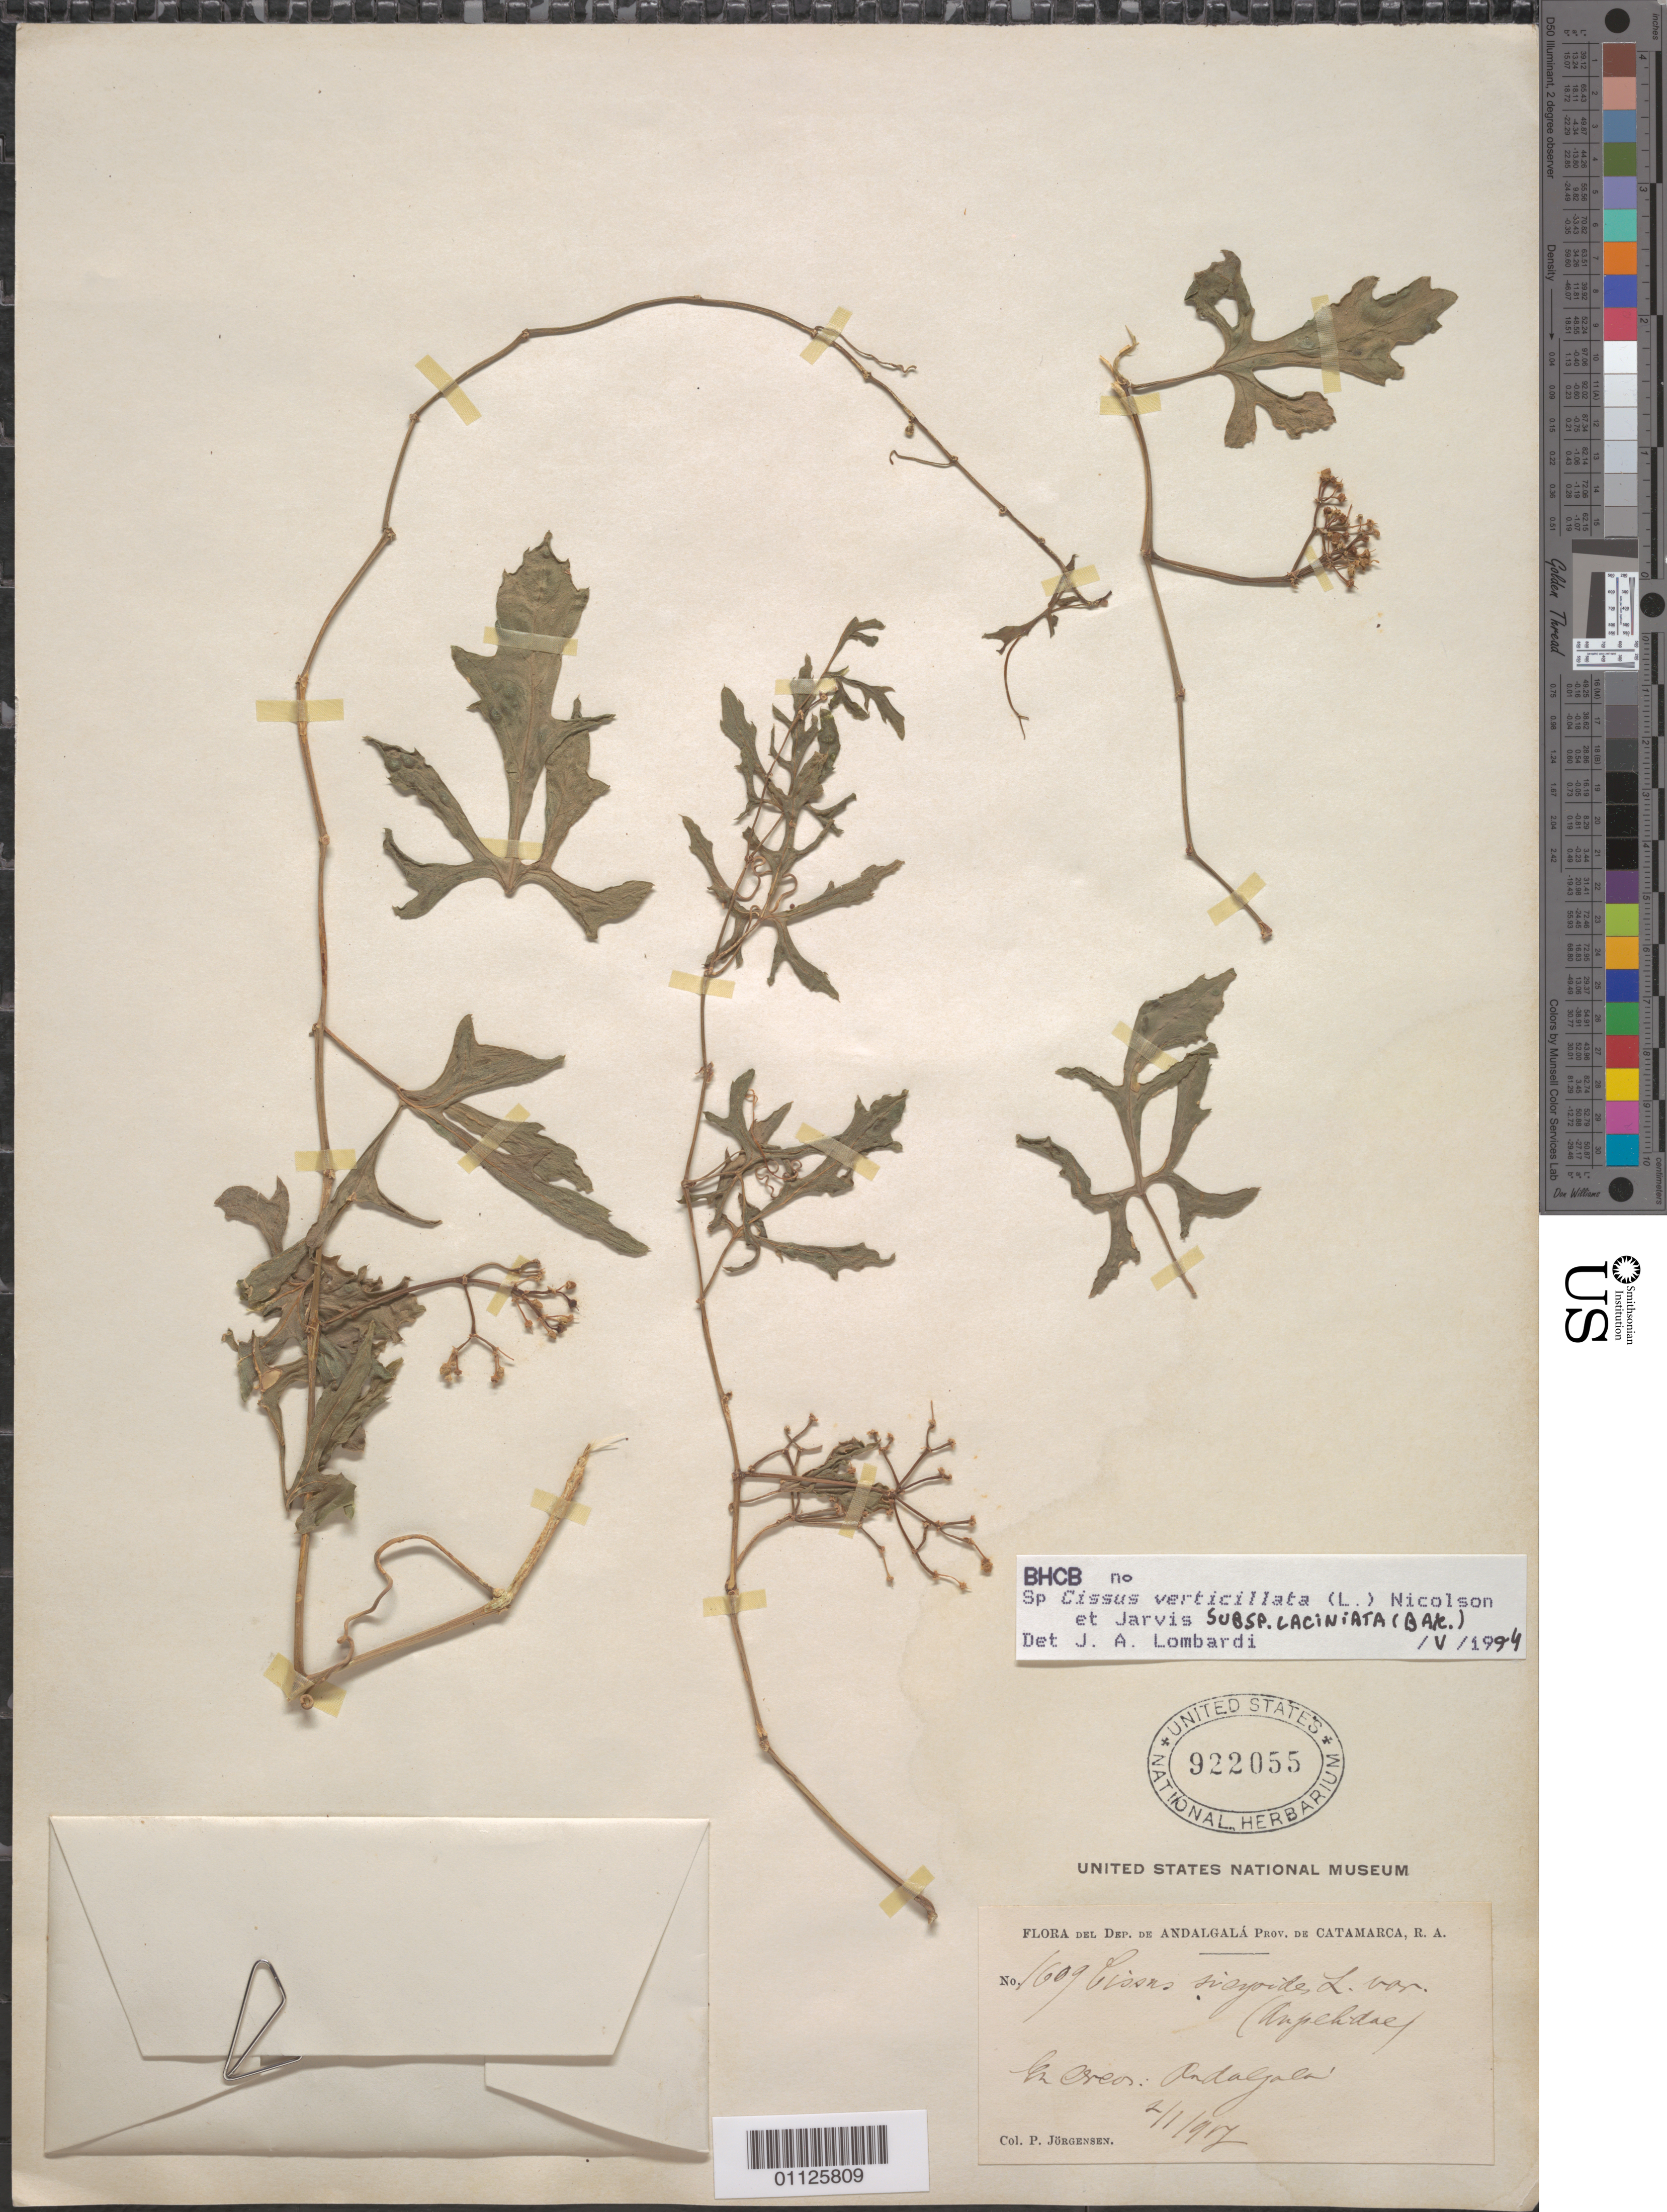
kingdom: Plantae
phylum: Tracheophyta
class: Magnoliopsida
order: Vitales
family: Vitaceae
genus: Cissus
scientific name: Cissus verticillata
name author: (L.) Nicolson & C.E. Jarvis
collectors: P. Jurgensen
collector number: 1609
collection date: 1917-01-02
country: Argentina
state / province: Catamarca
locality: Andalgala.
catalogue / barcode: US 922055